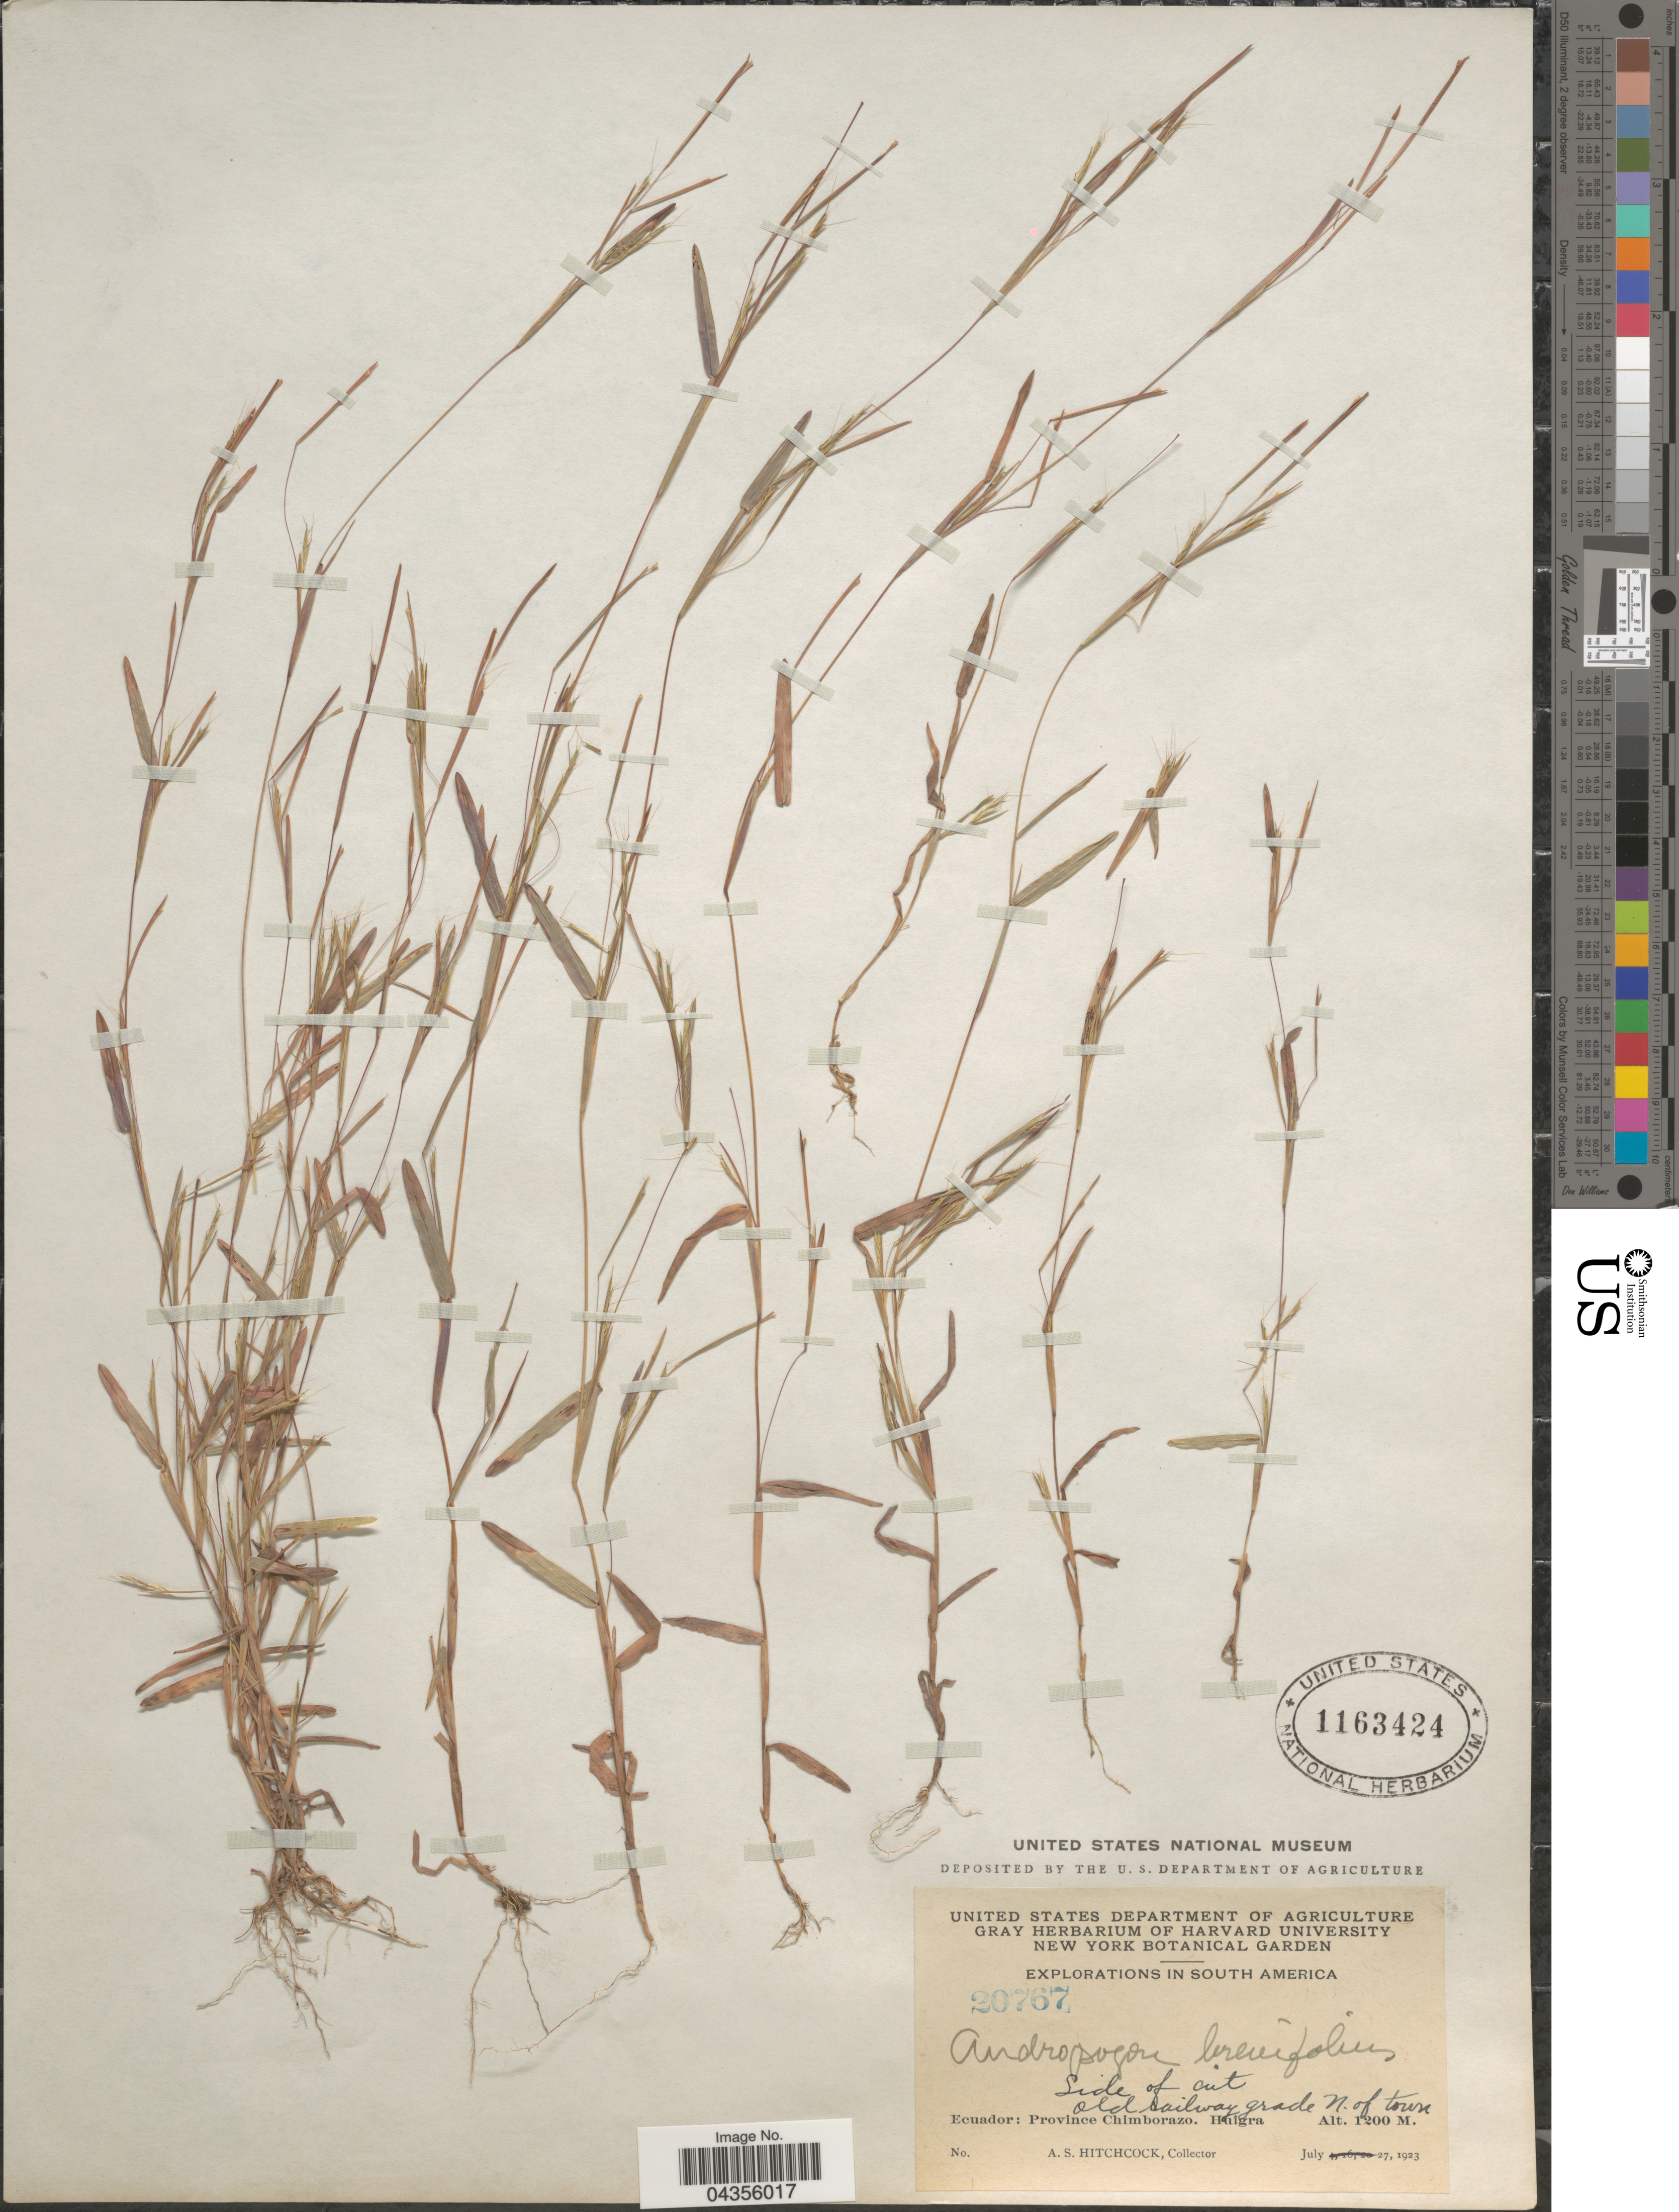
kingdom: Plantae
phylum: Tracheophyta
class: Liliopsida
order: Poales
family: Poaceae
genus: Schizachyrium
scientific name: Schizachyrium brevifolium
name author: (Sw.) Nees ex Büse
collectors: A. S. Hitchcock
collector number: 20767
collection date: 1923-07-27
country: Ecuador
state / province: Chimborazo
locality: Explorations in South America. Side of cut. Old railway grade N. of town. Huigra.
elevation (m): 1200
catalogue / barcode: US 1163424